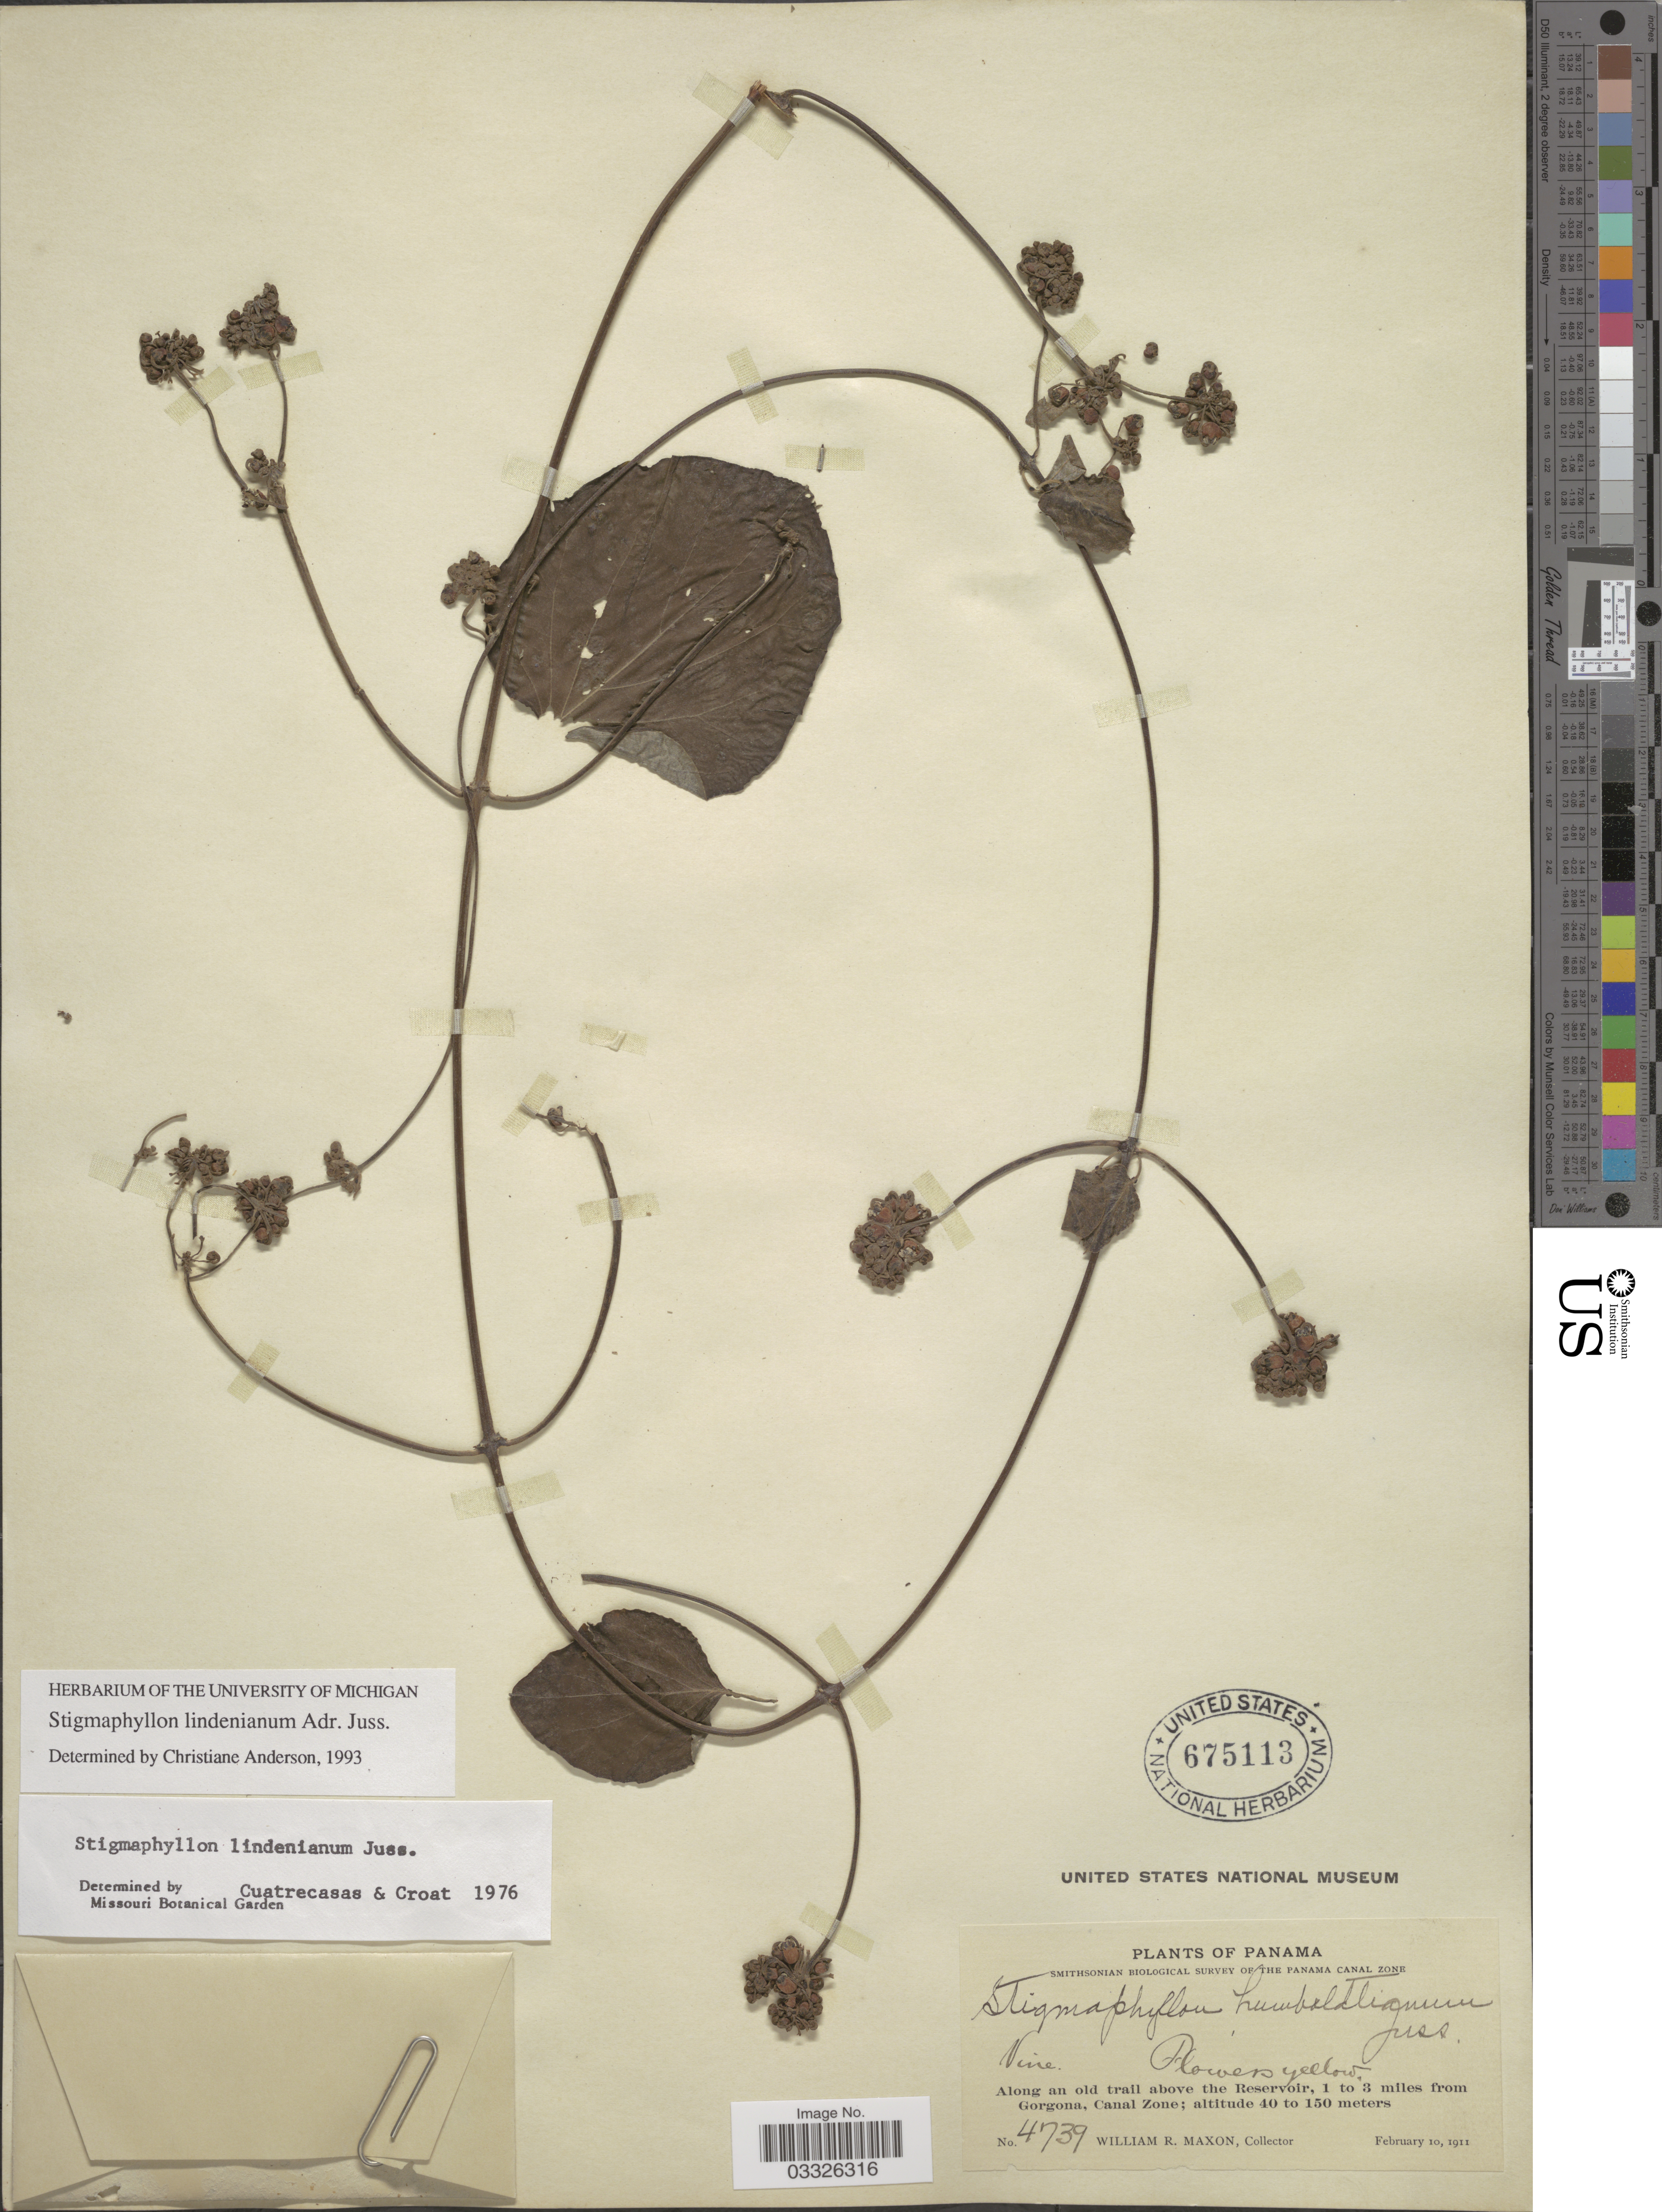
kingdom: Plantae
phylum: Tracheophyta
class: Magnoliopsida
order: Malpighiales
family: Malpighiaceae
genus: Stigmaphyllon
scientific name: Stigmaphyllon lindenianum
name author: A. Juss.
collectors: W. R. Maxon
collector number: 4739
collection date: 1911-02-10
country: Panama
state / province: Colón / Panamá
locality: Along an old trail above the Reservoir, 1 to 3 miles from Gorgona, Canal Zone.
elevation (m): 40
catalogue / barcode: US 675113